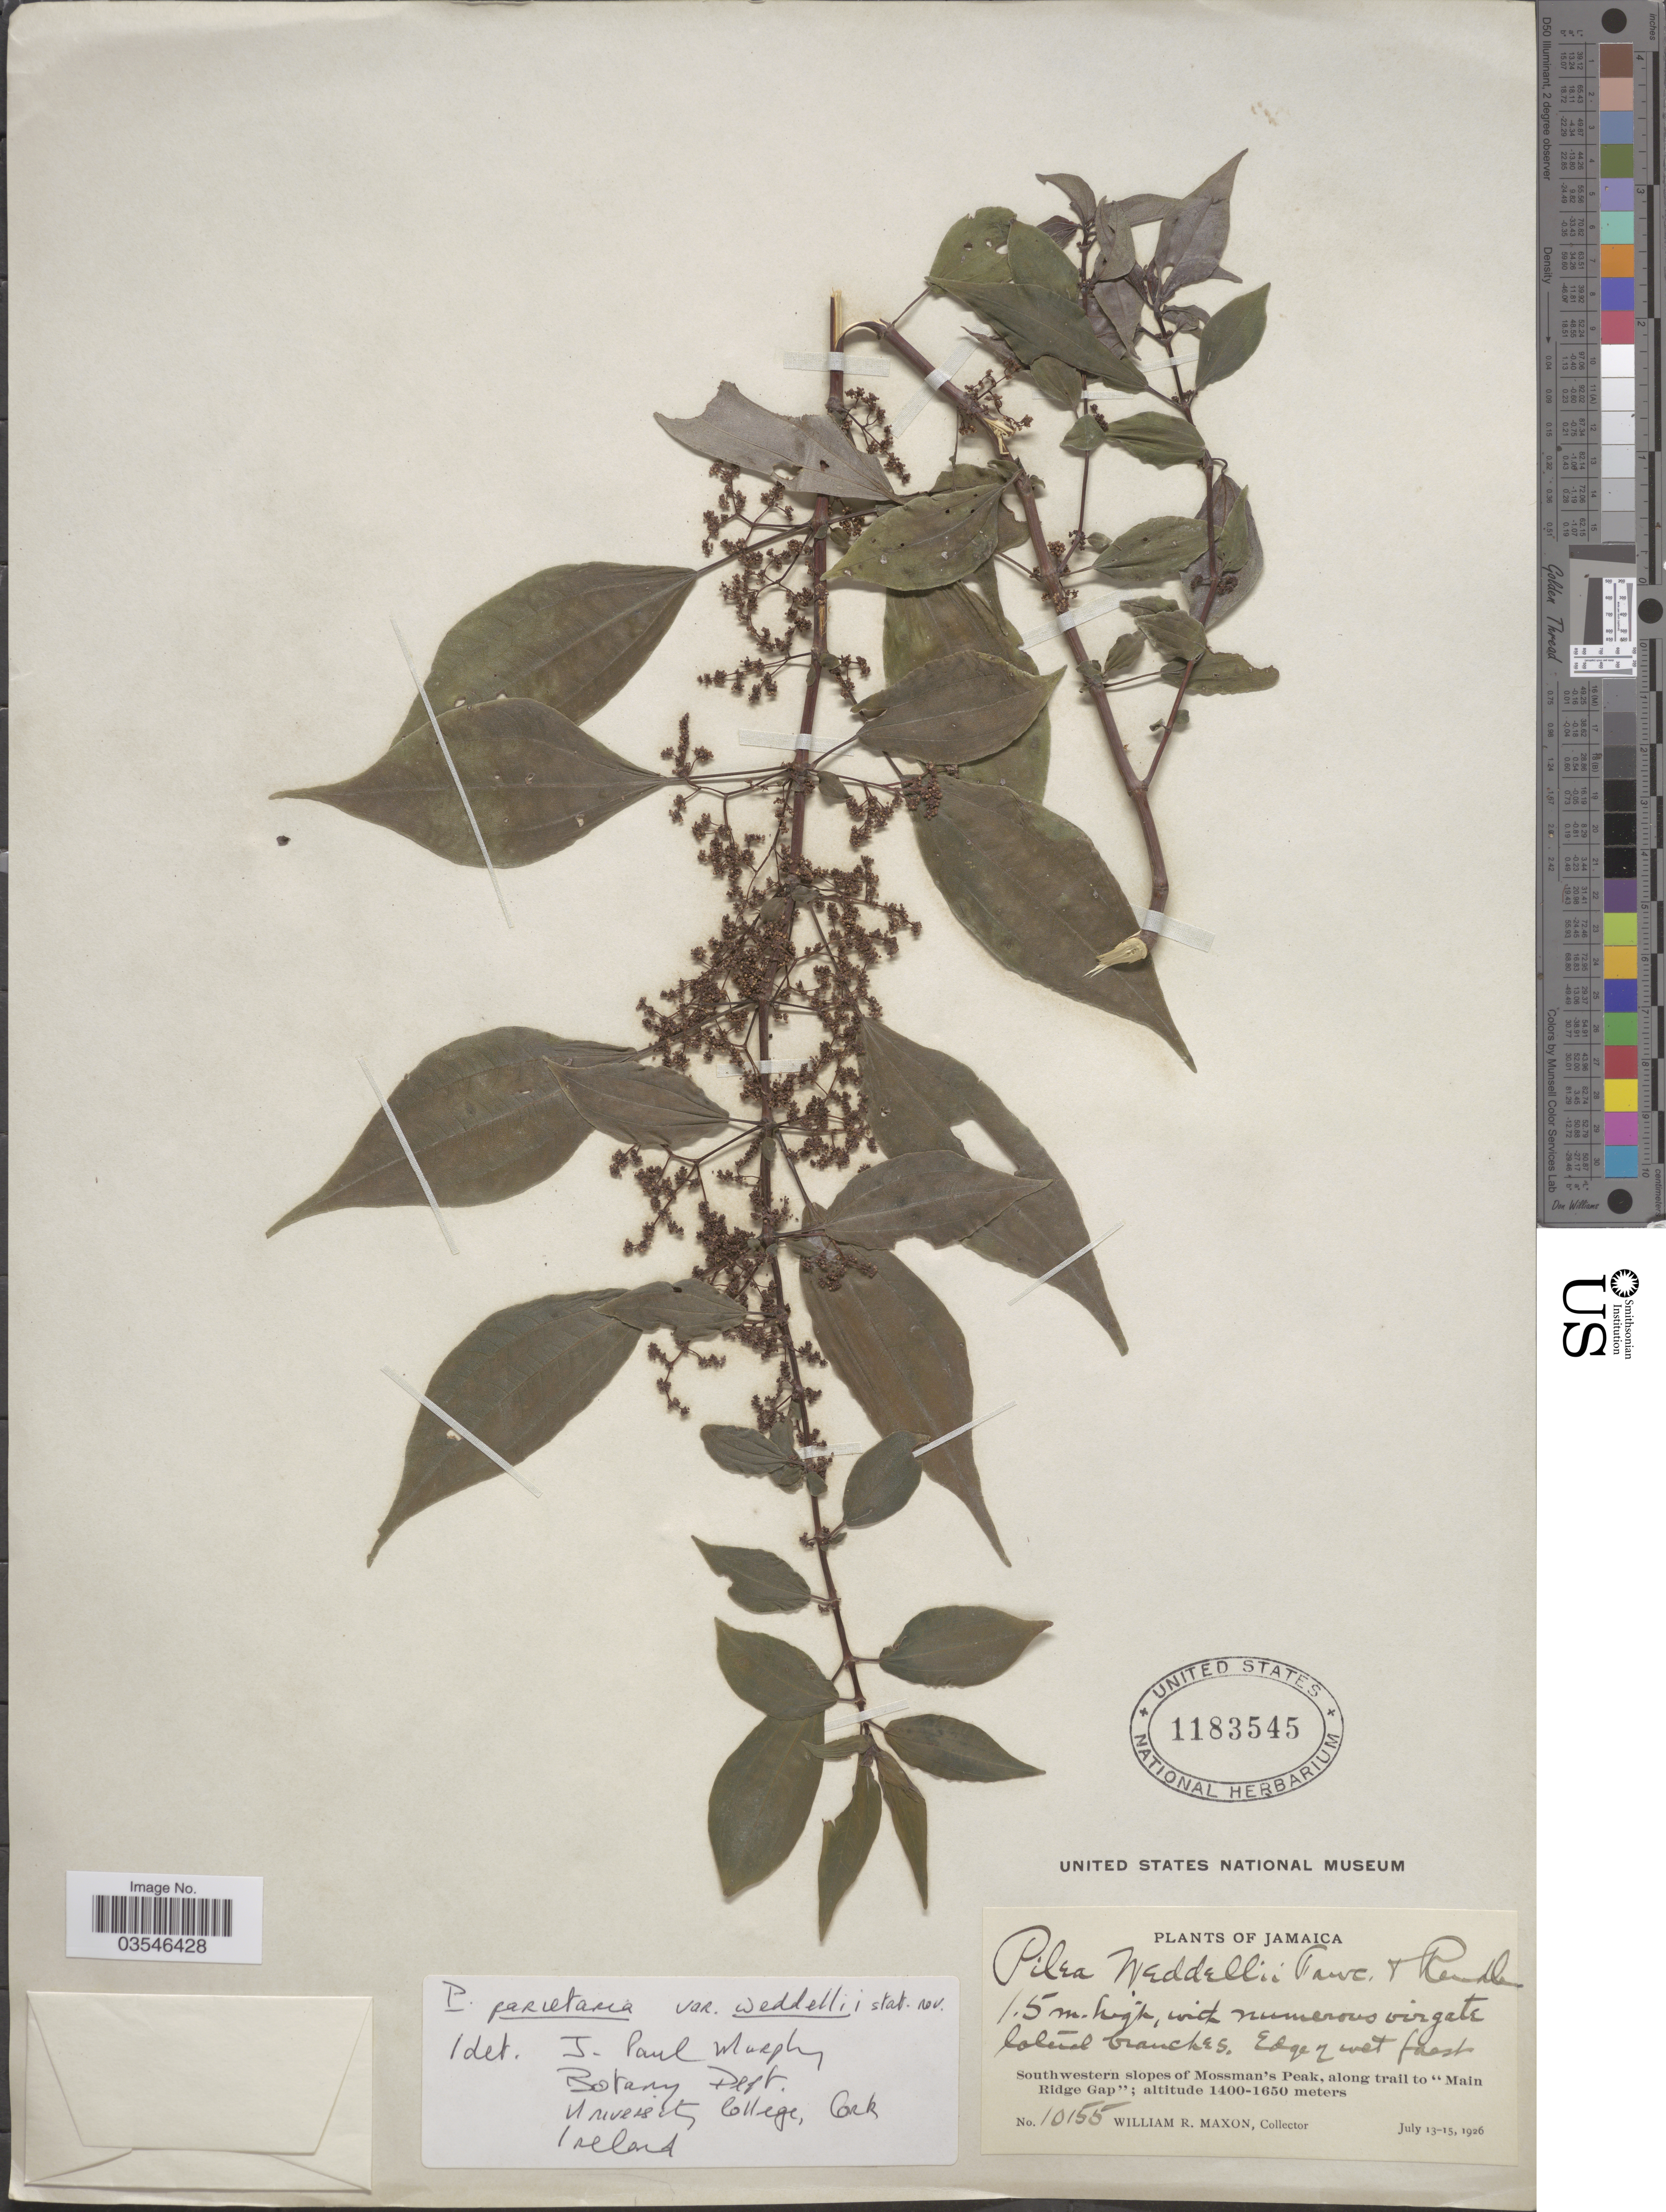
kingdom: Plantae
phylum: Tracheophyta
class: Magnoliopsida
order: Rosales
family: Urticaceae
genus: Pilea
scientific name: Pilea weddellii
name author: Fawc. & Rendle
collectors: W. R. Maxon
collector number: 10155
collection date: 1926-07-13/1926-07-15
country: Jamaica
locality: Southwestern slopes of Mossman's Peak, along trail to "Main Ridge Gap".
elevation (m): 1400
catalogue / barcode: US 1183545